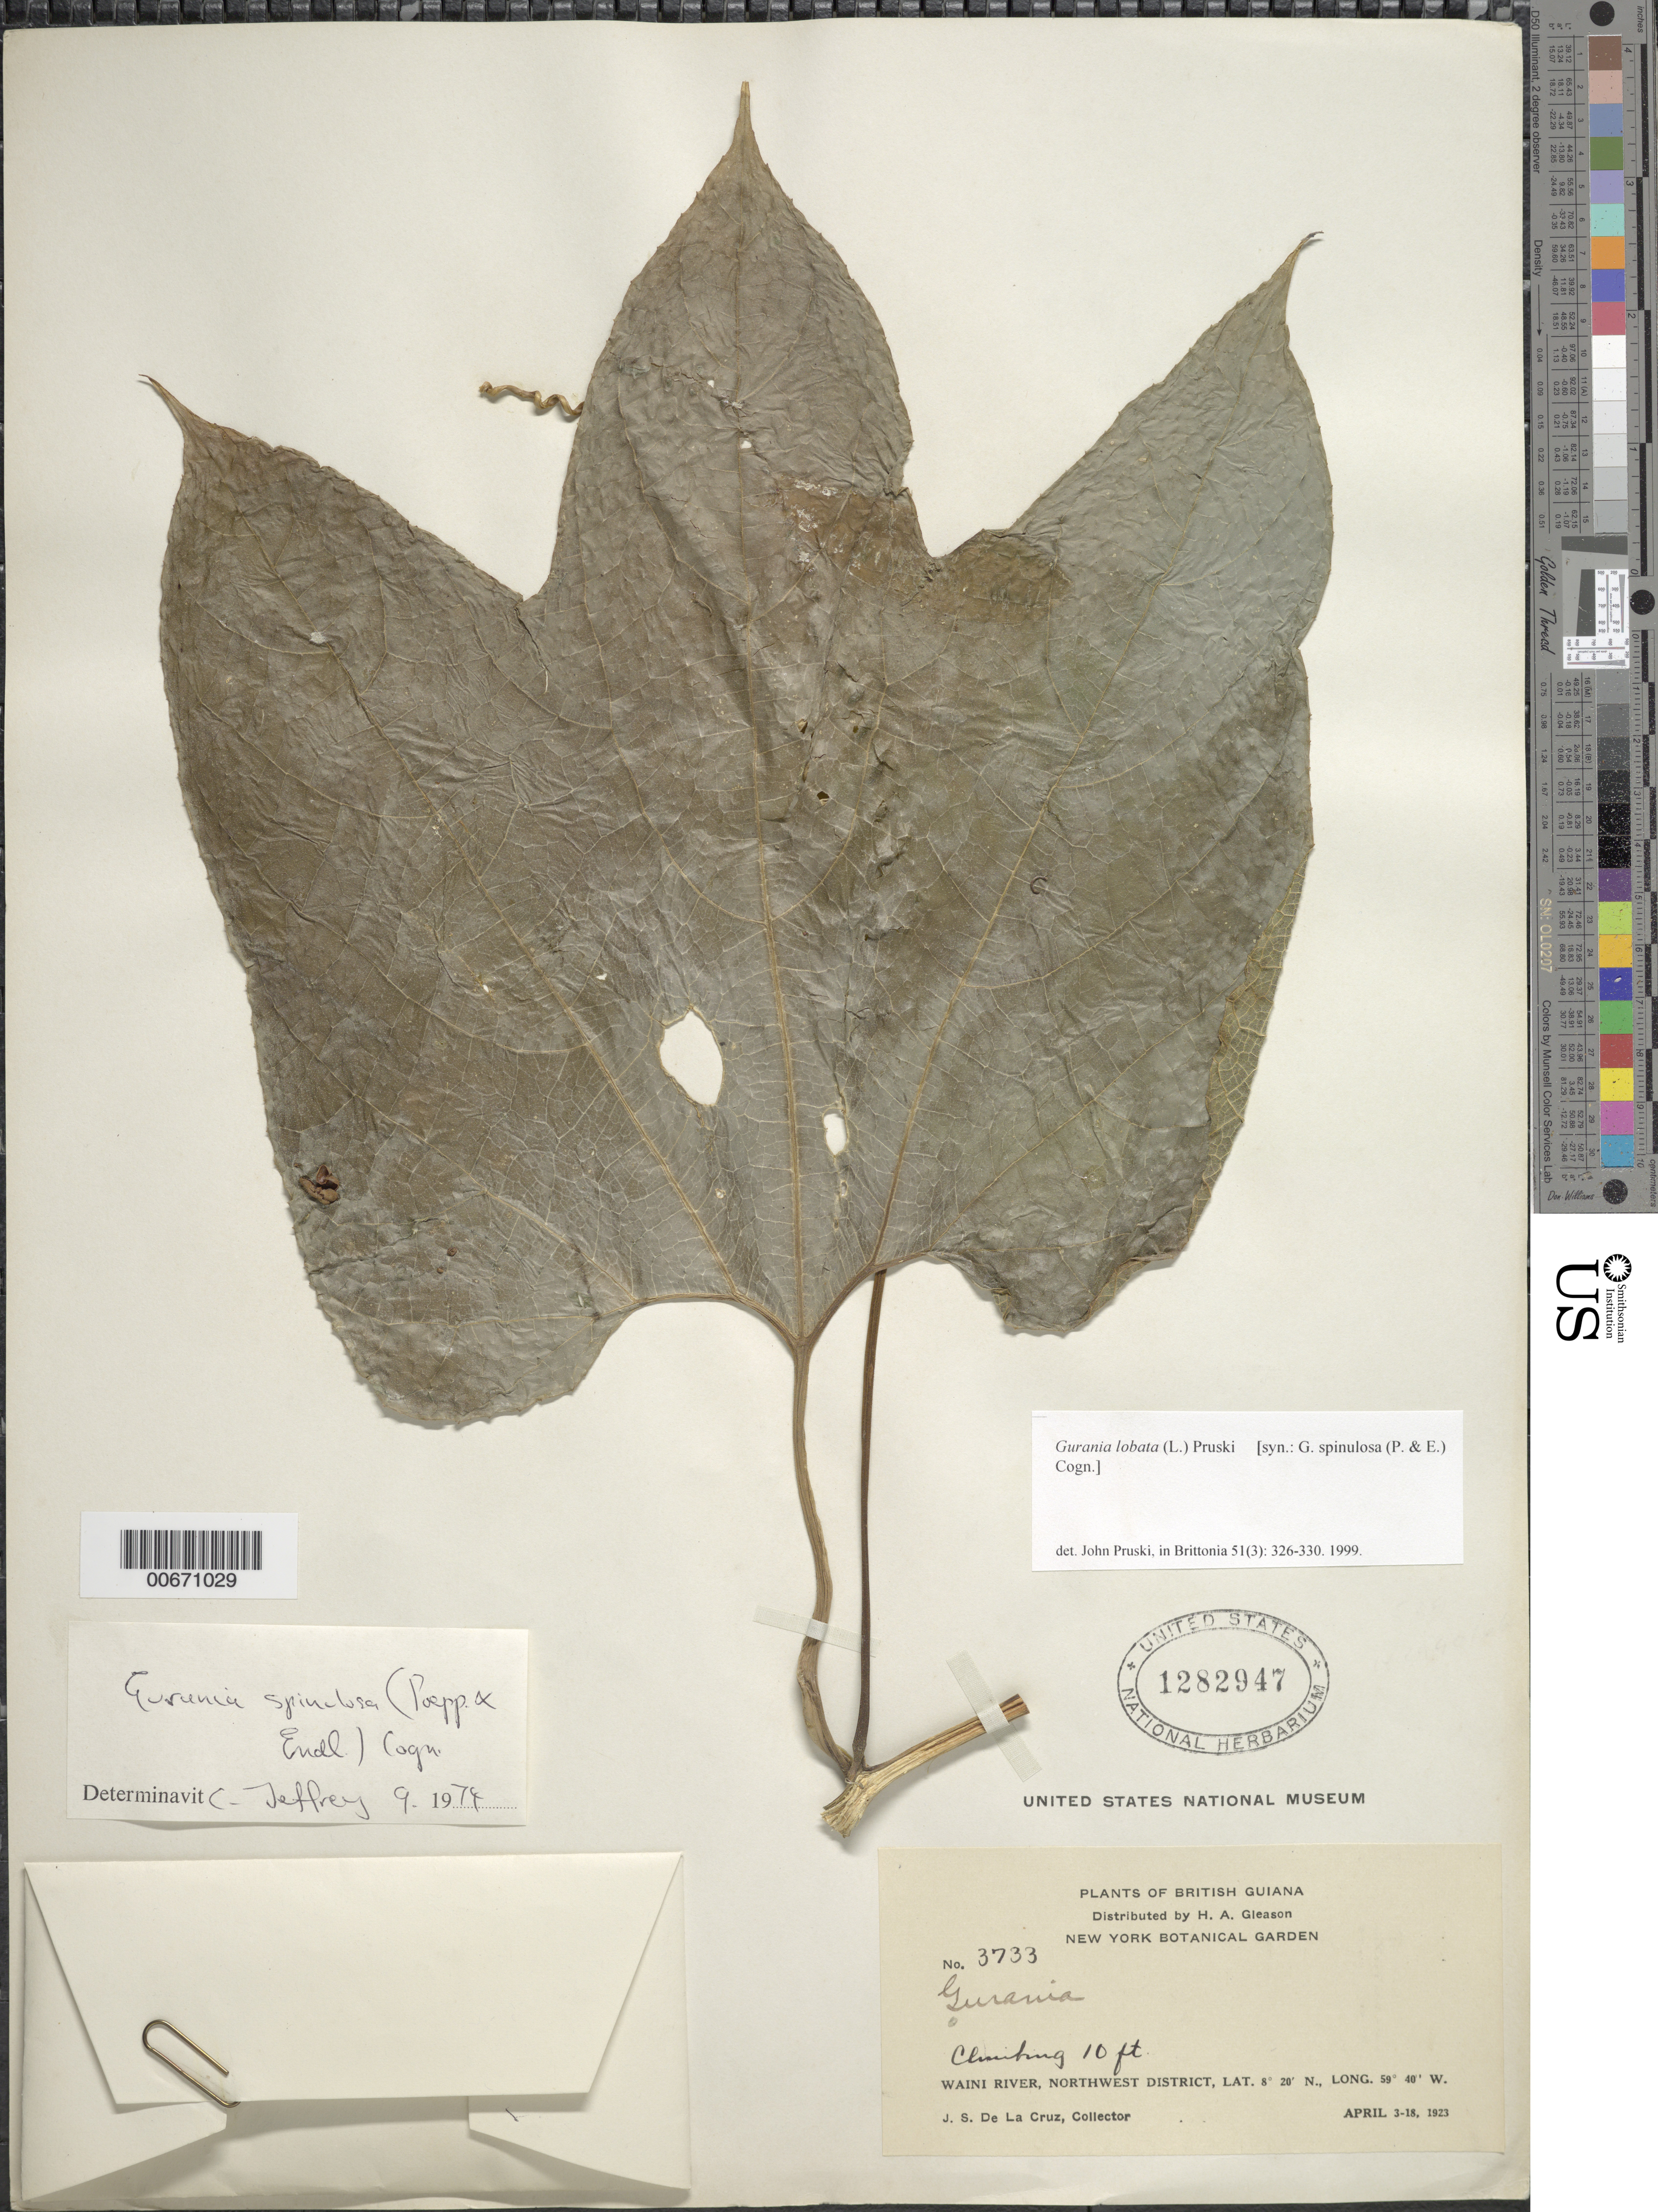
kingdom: Plantae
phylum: Tracheophyta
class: Magnoliopsida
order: Cucurbitales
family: Cucurbitaceae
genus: Gurania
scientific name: Gurania lobata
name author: (L.) Pruski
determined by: Pruski, J. F.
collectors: J. S. de la Cruz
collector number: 3733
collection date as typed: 3-Apr-23 to 18-Apr-23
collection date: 1923-04-03/1923-04-18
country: Guyana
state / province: Barima-Waini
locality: Waini R., NW District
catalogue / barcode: US 1282947